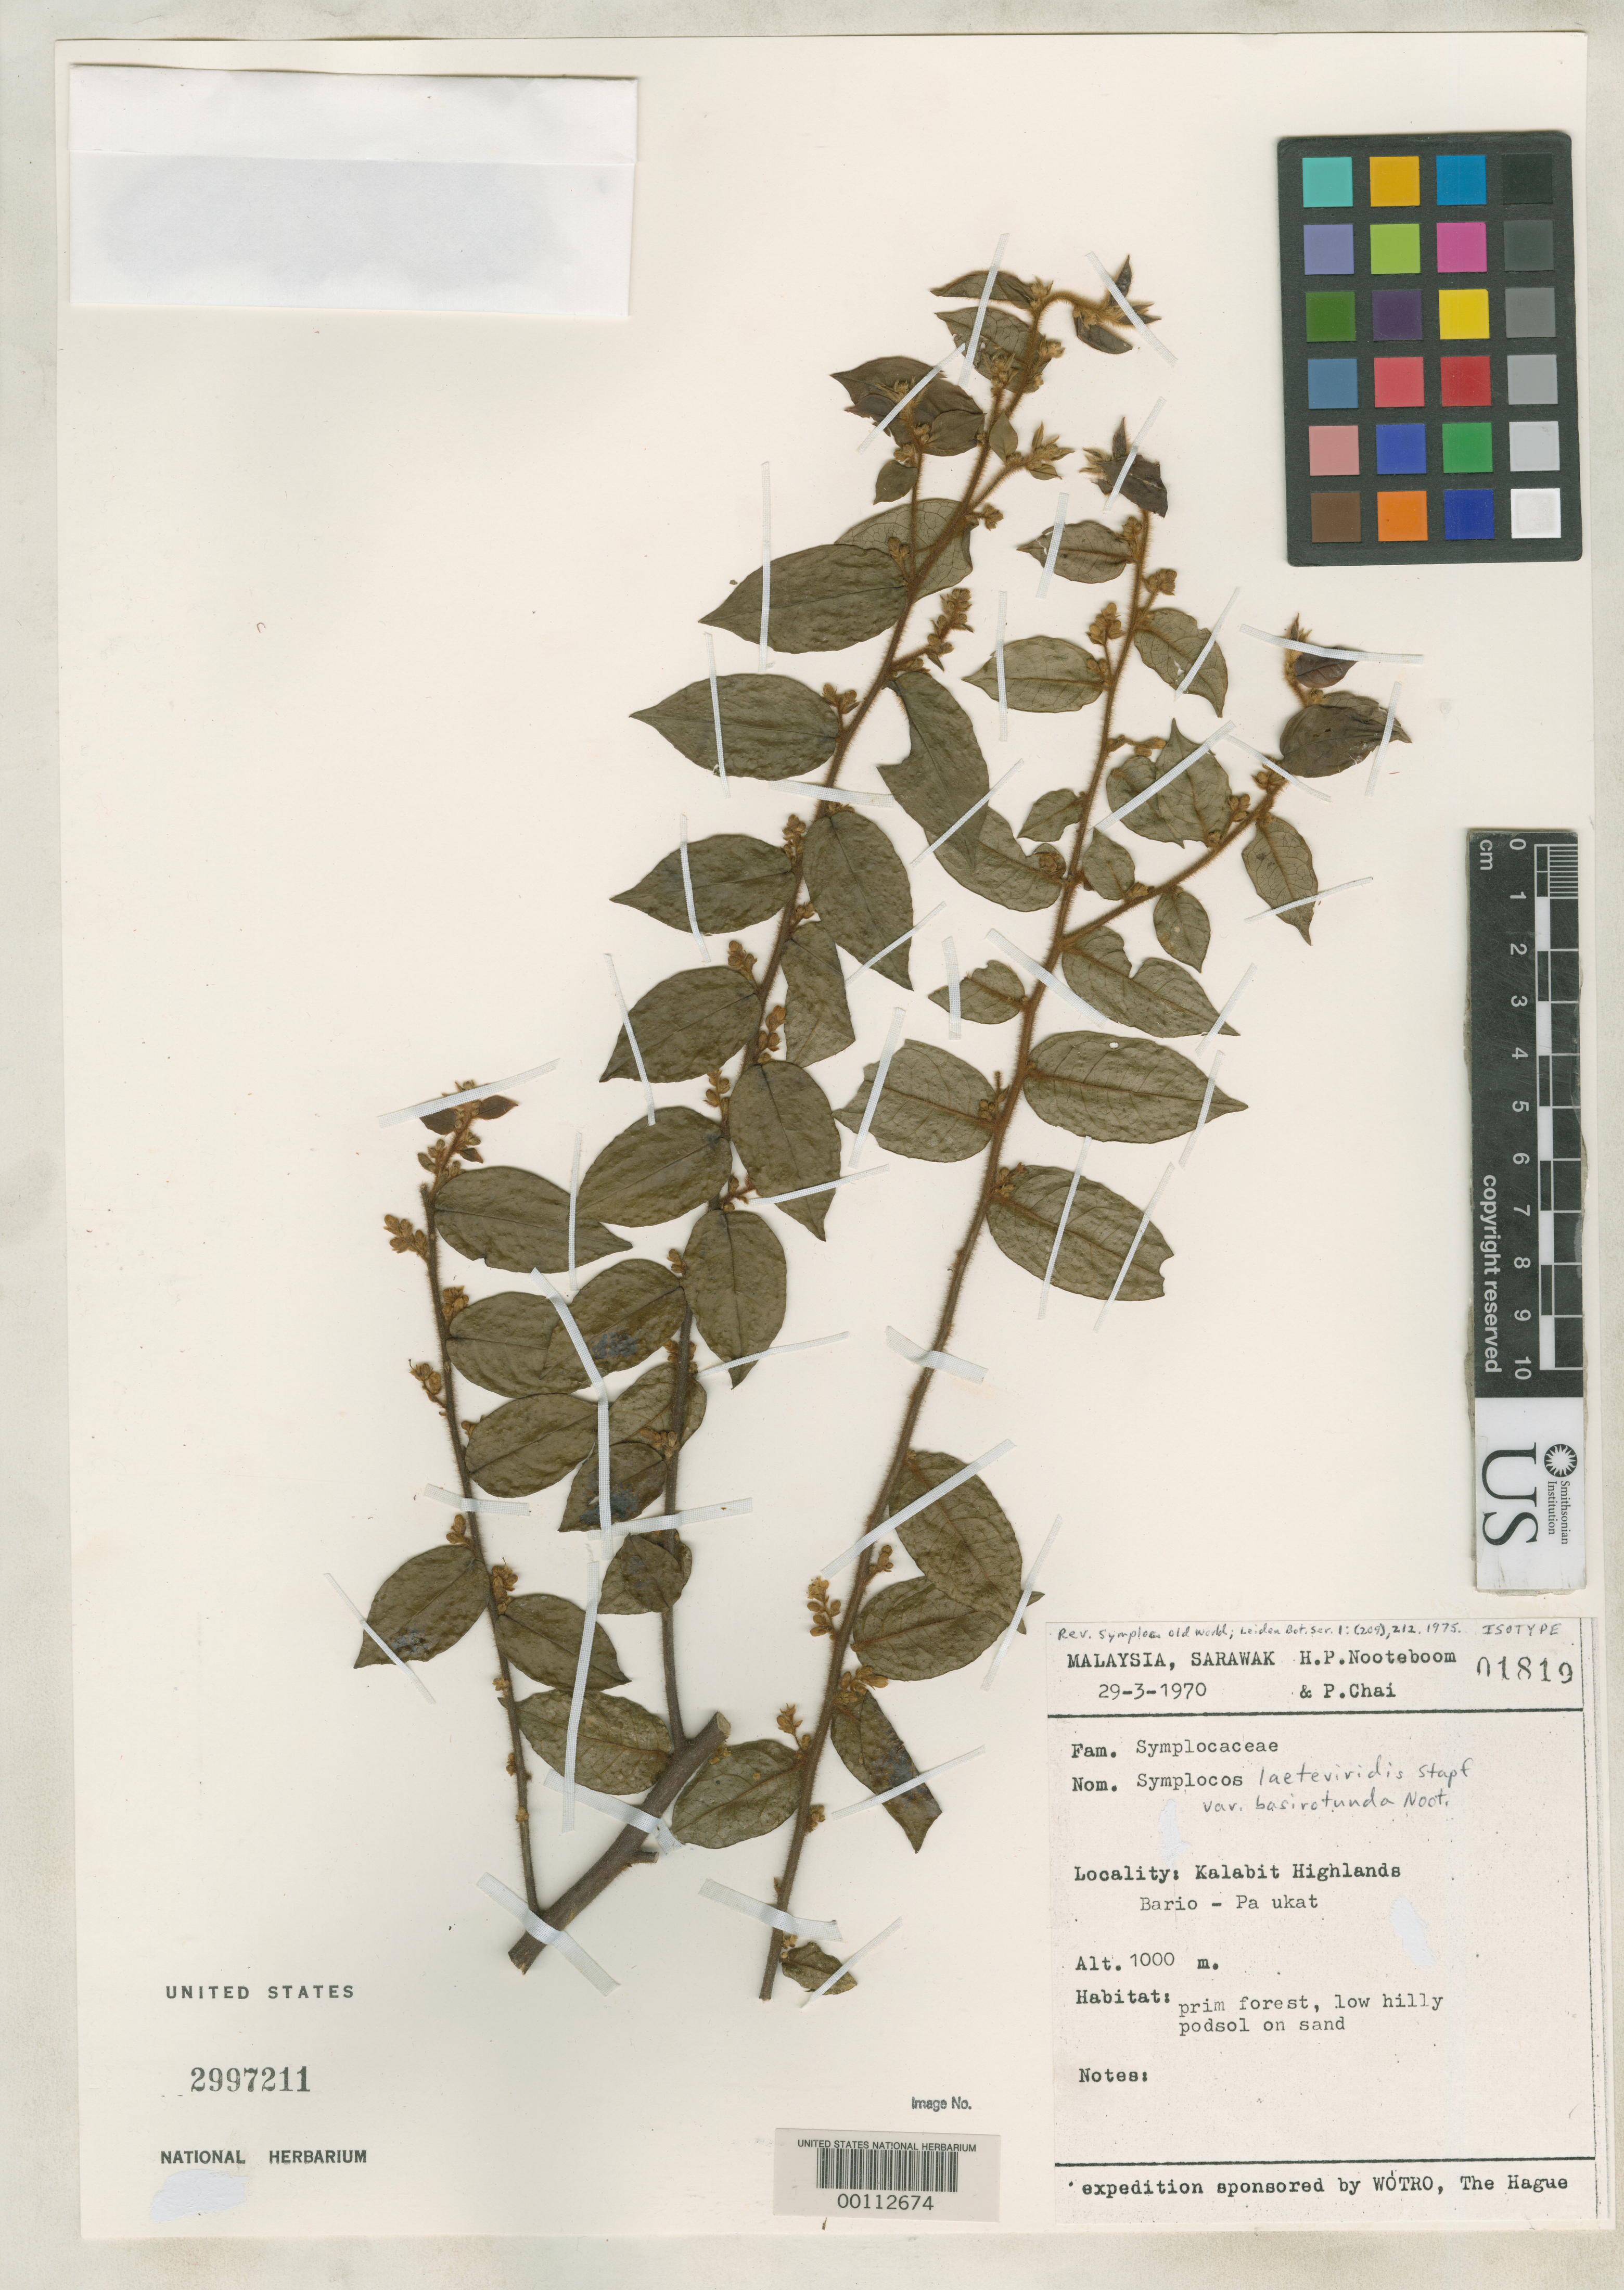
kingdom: Plantae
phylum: Tracheophyta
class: Magnoliopsida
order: Ericales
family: Symplocaceae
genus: Symplocos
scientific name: Symplocos laeteviridis var. basirotunda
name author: Noot.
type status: Isotype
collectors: H. P. Nooteboom & P. Chai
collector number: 1819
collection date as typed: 29 Mar 1970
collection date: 1970-03-29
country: Malaysia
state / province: Sarawak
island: Borneo Island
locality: Kalabit Highlands, Bario-pa Ukat.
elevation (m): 1000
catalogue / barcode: US 2997211